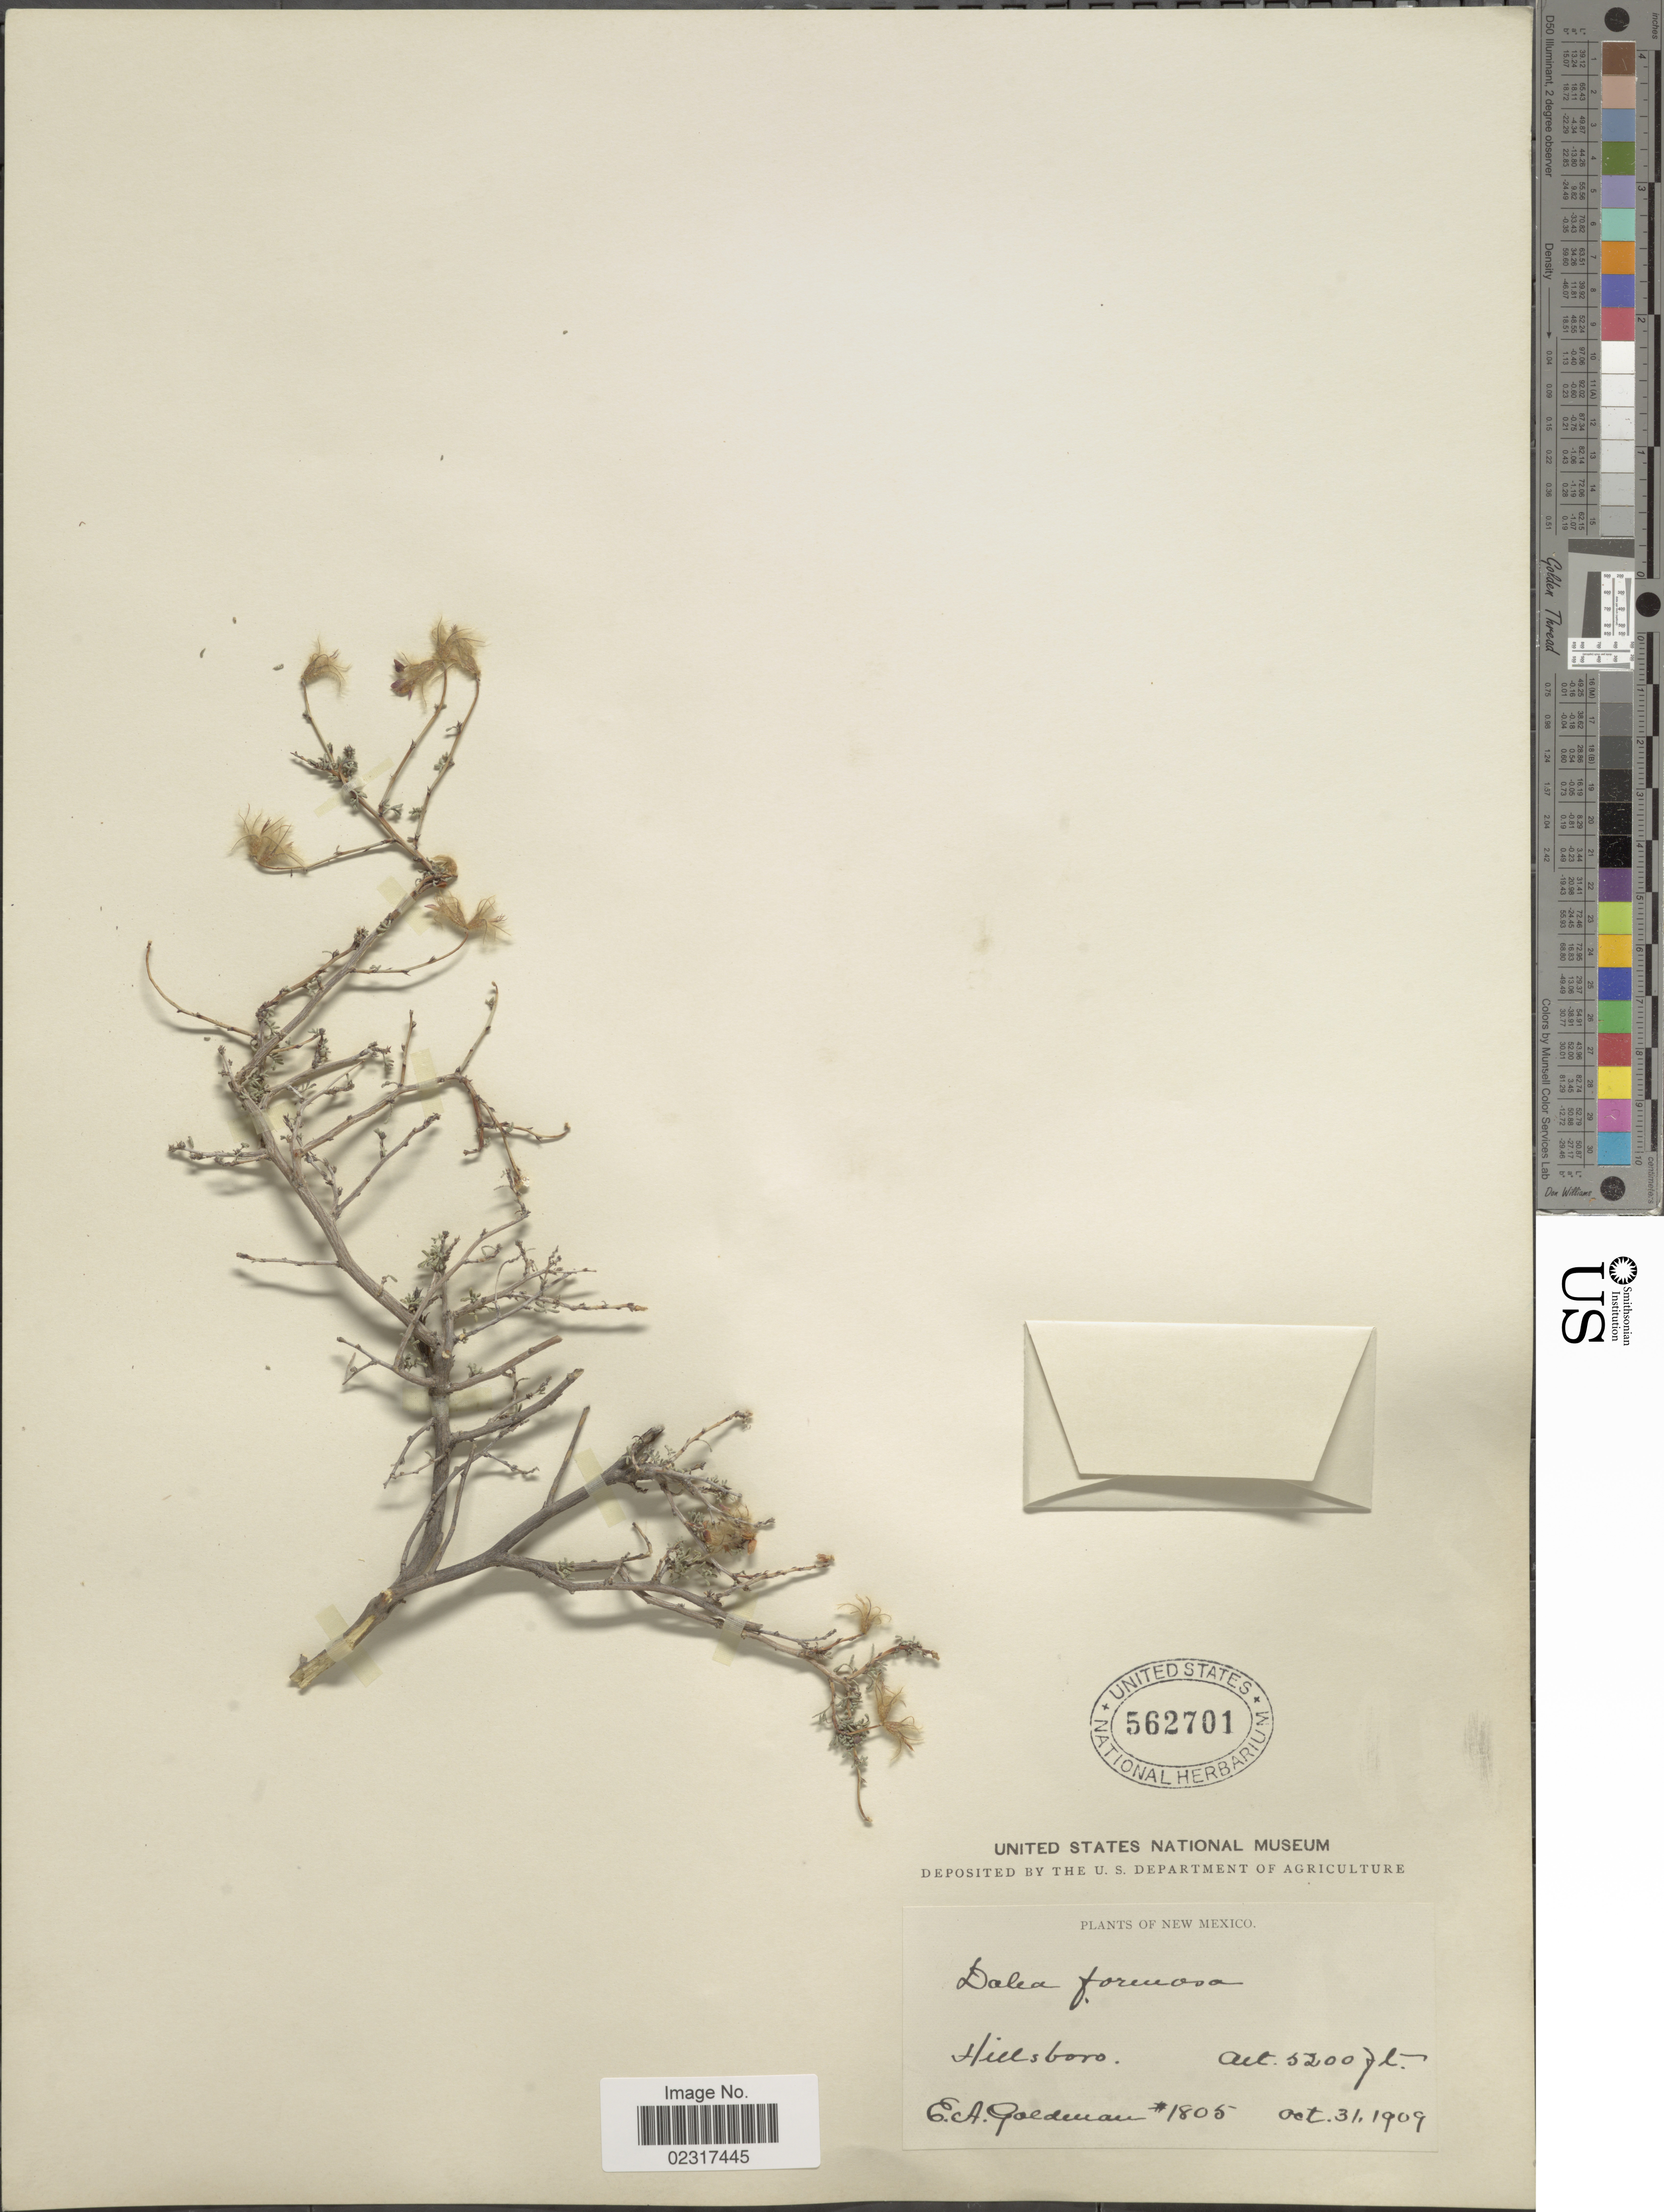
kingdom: Plantae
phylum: Tracheophyta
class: Magnoliopsida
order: Fabales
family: Fabaceae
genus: Dalea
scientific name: Dalea formosa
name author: Torr.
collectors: E. A. Goldman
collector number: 1805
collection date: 1909-10-31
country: United States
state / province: New Mexico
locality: Hillsboro.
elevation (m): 1585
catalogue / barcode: US 562701